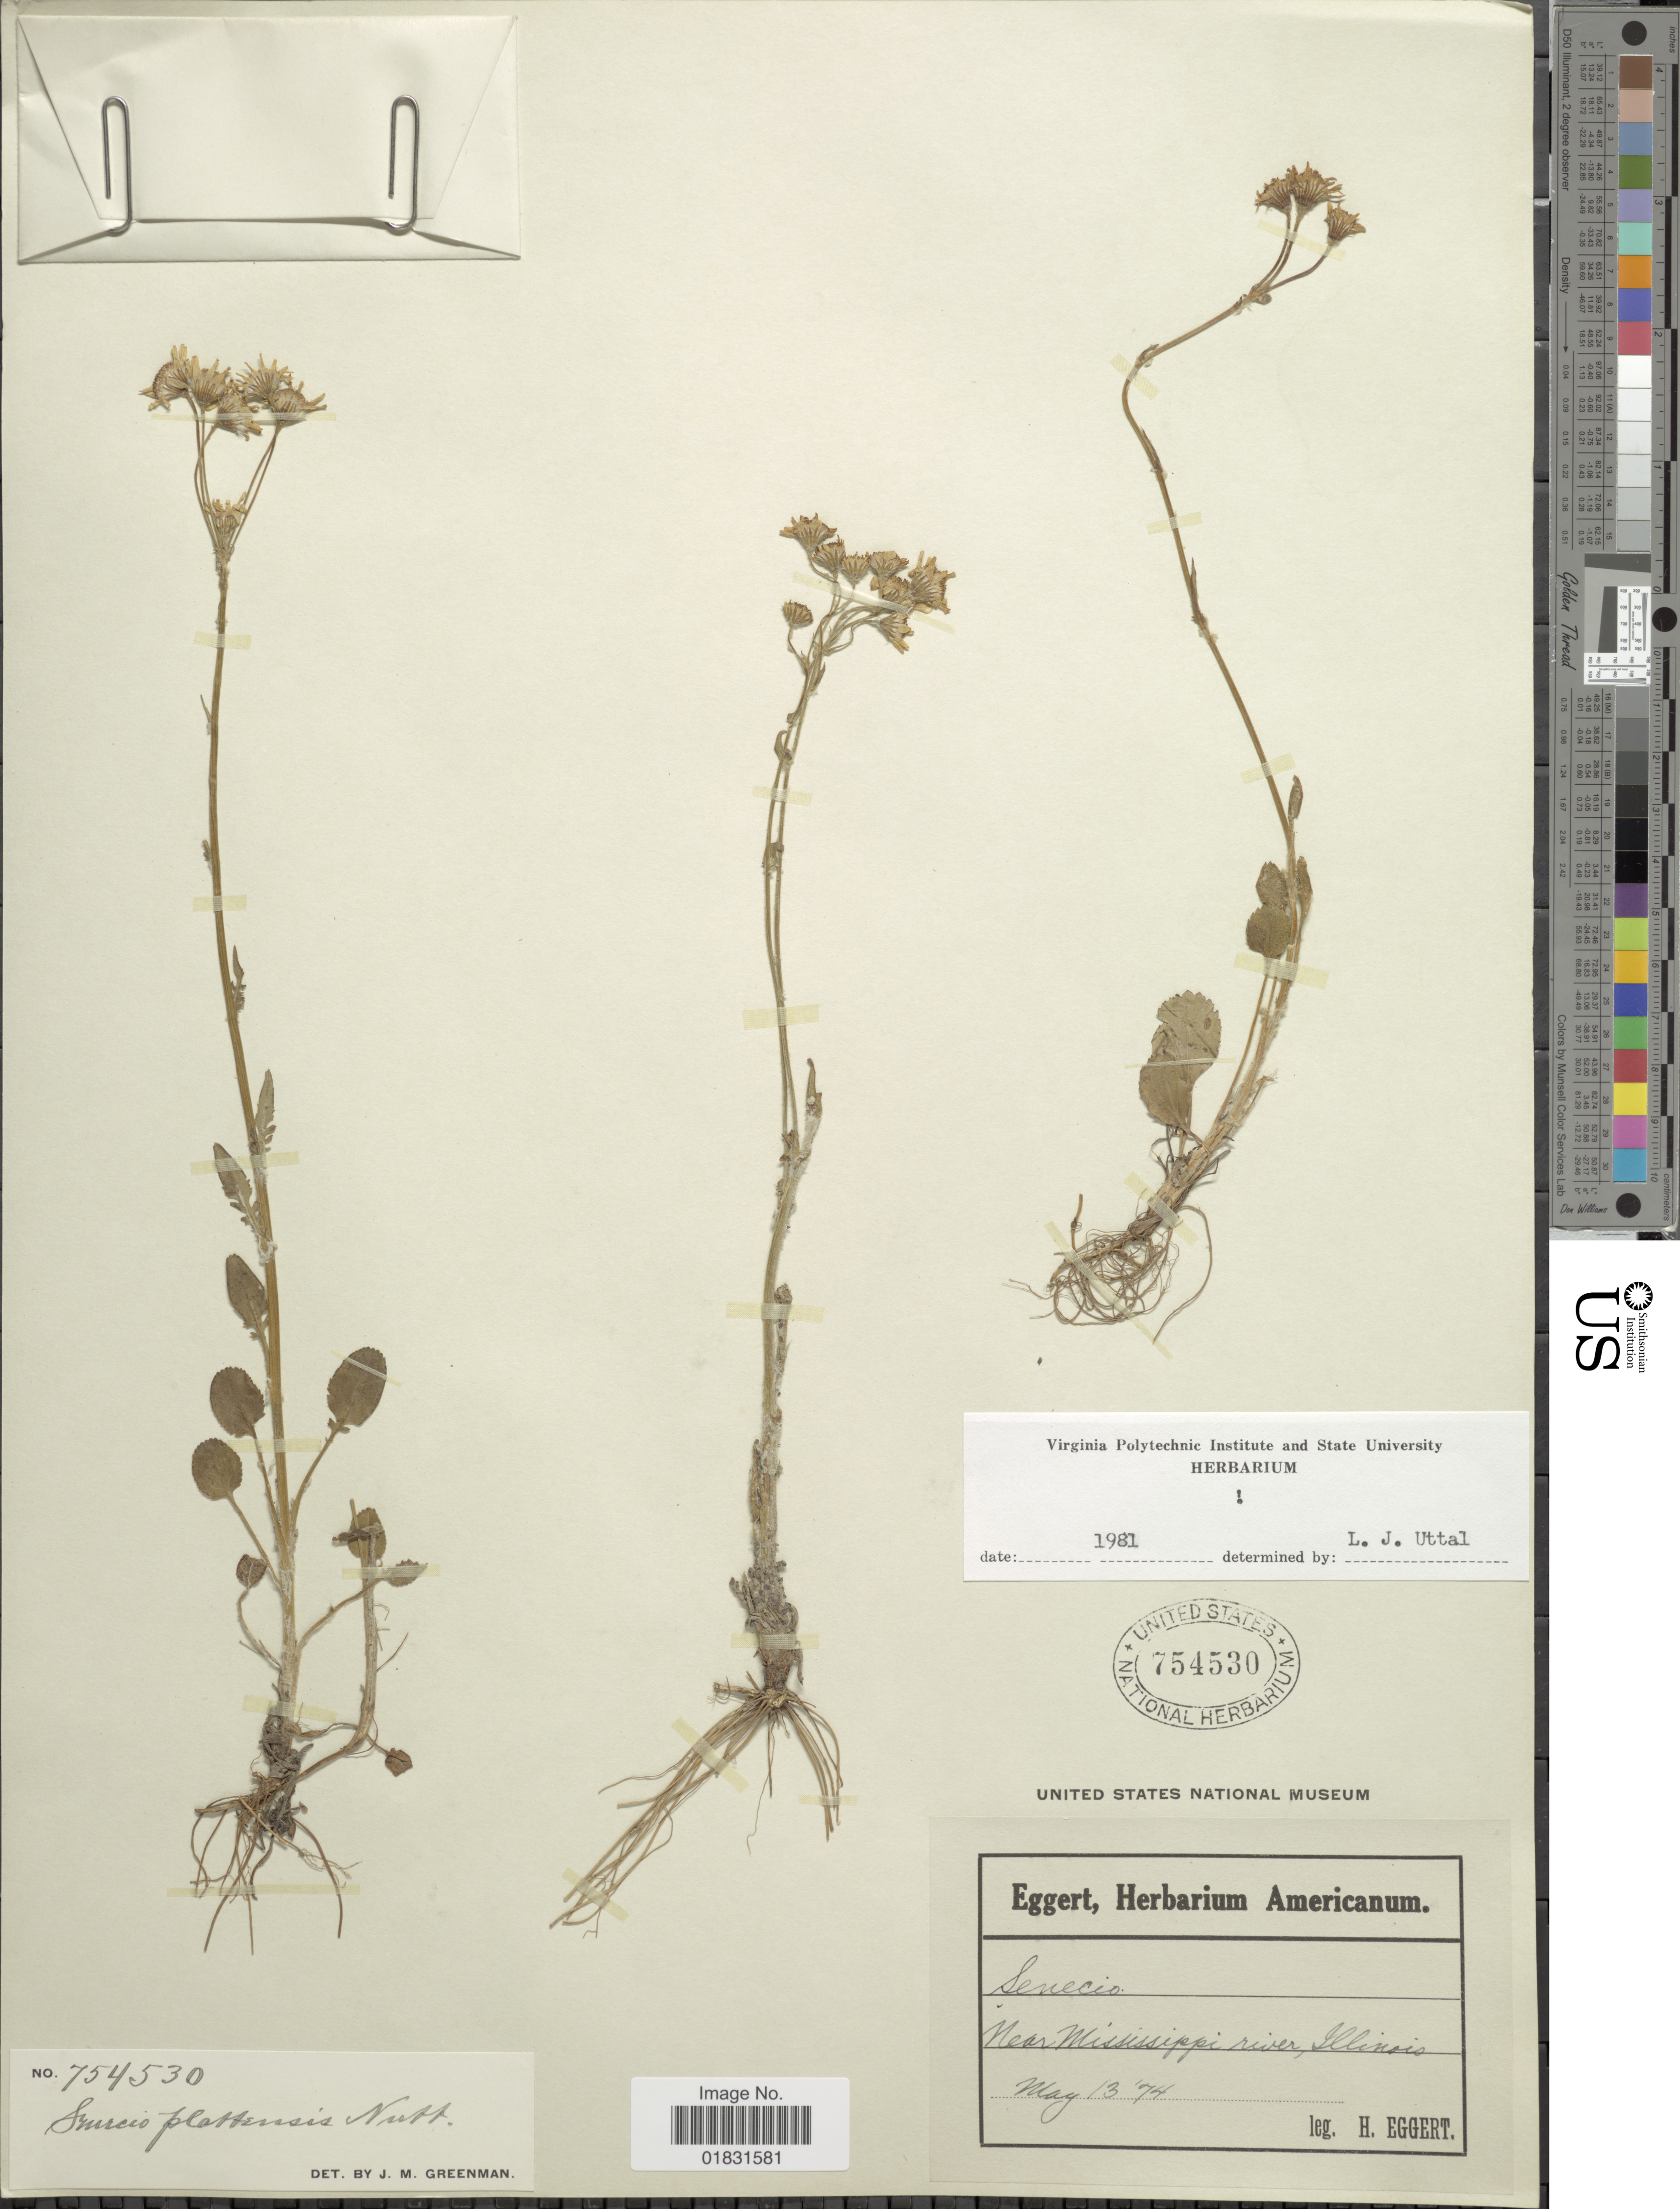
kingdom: Plantae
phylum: Tracheophyta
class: Magnoliopsida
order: Asterales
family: Asteraceae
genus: Packera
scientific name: Packera plattensis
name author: W.A. Weber & Á. Löve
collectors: H. Eggert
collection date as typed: Transcribed d/m/y: 13/5/74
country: United States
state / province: Illinois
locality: Near Mississippi river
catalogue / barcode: US 754530